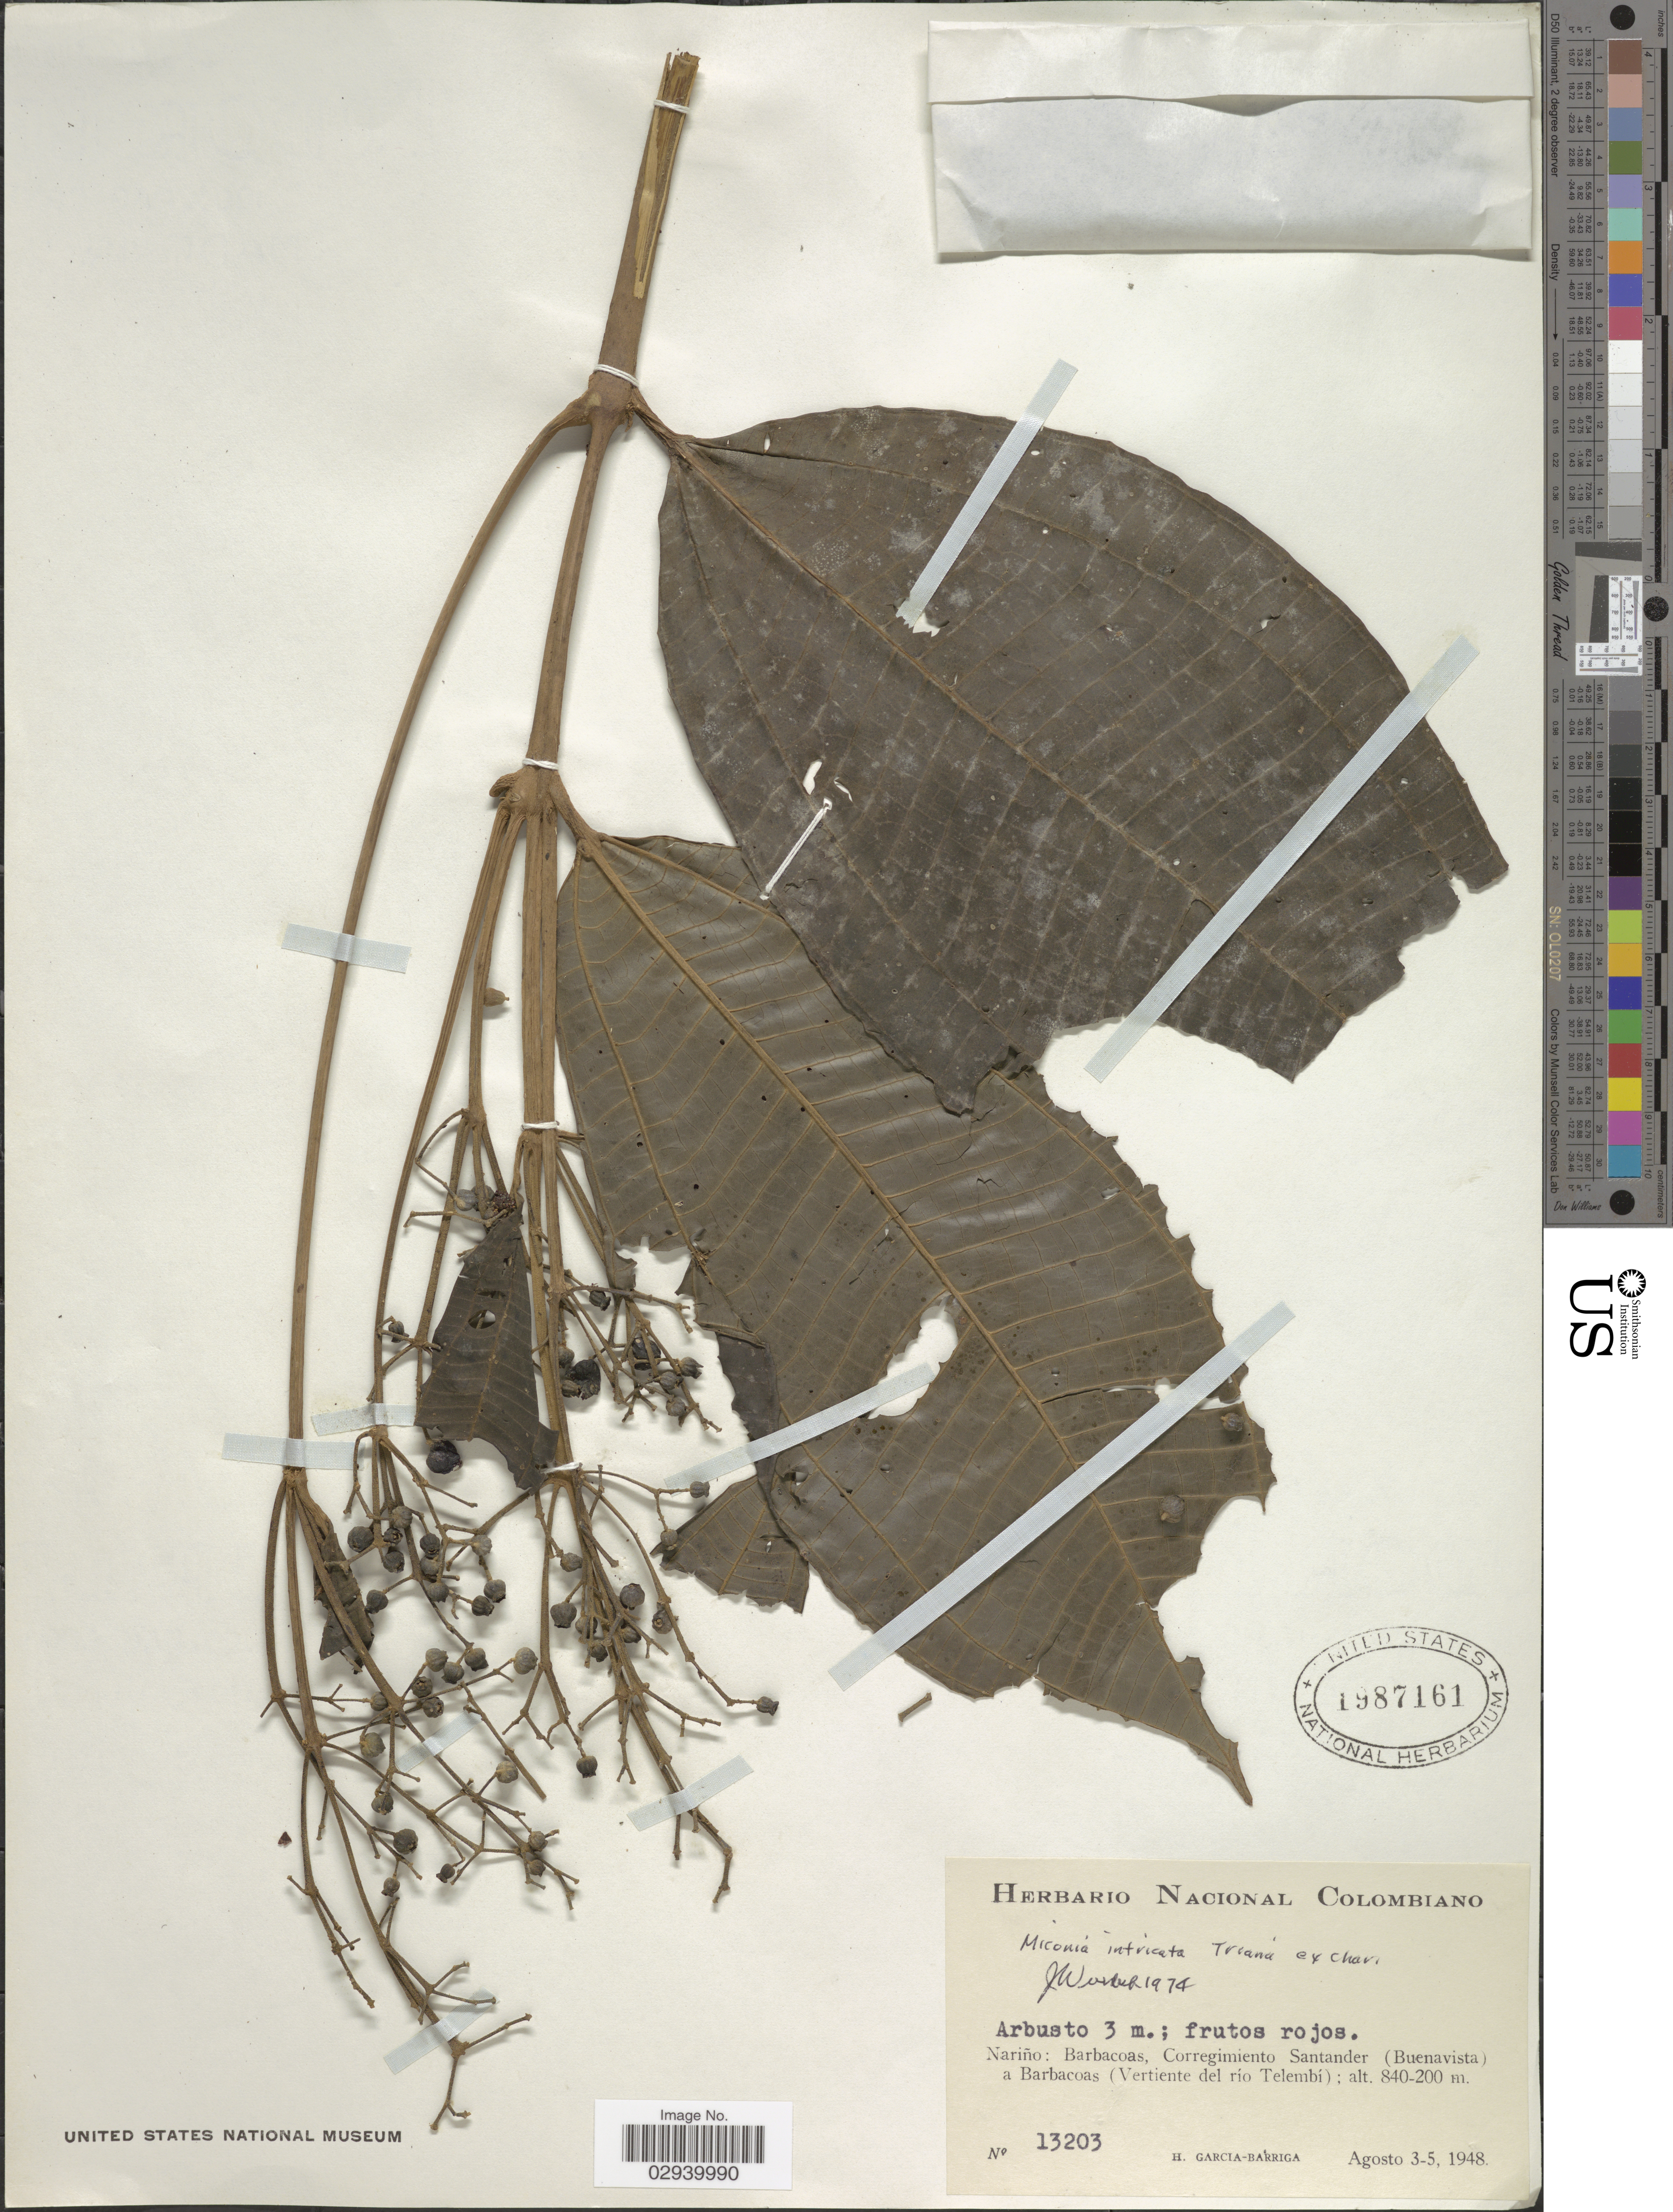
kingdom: Plantae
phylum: Tracheophyta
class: Magnoliopsida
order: Myrtales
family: Melastomataceae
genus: Miconia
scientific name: Miconia intricata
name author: Triana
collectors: H. García Barriga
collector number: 13203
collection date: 1948-08-03/1948-08-05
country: Colombia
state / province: Nariño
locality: Barbacoas, Corregimiento Santander (Buenavista) a Barbacoas (Vertiente del río Telembí).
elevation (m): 200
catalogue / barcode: US 1987161